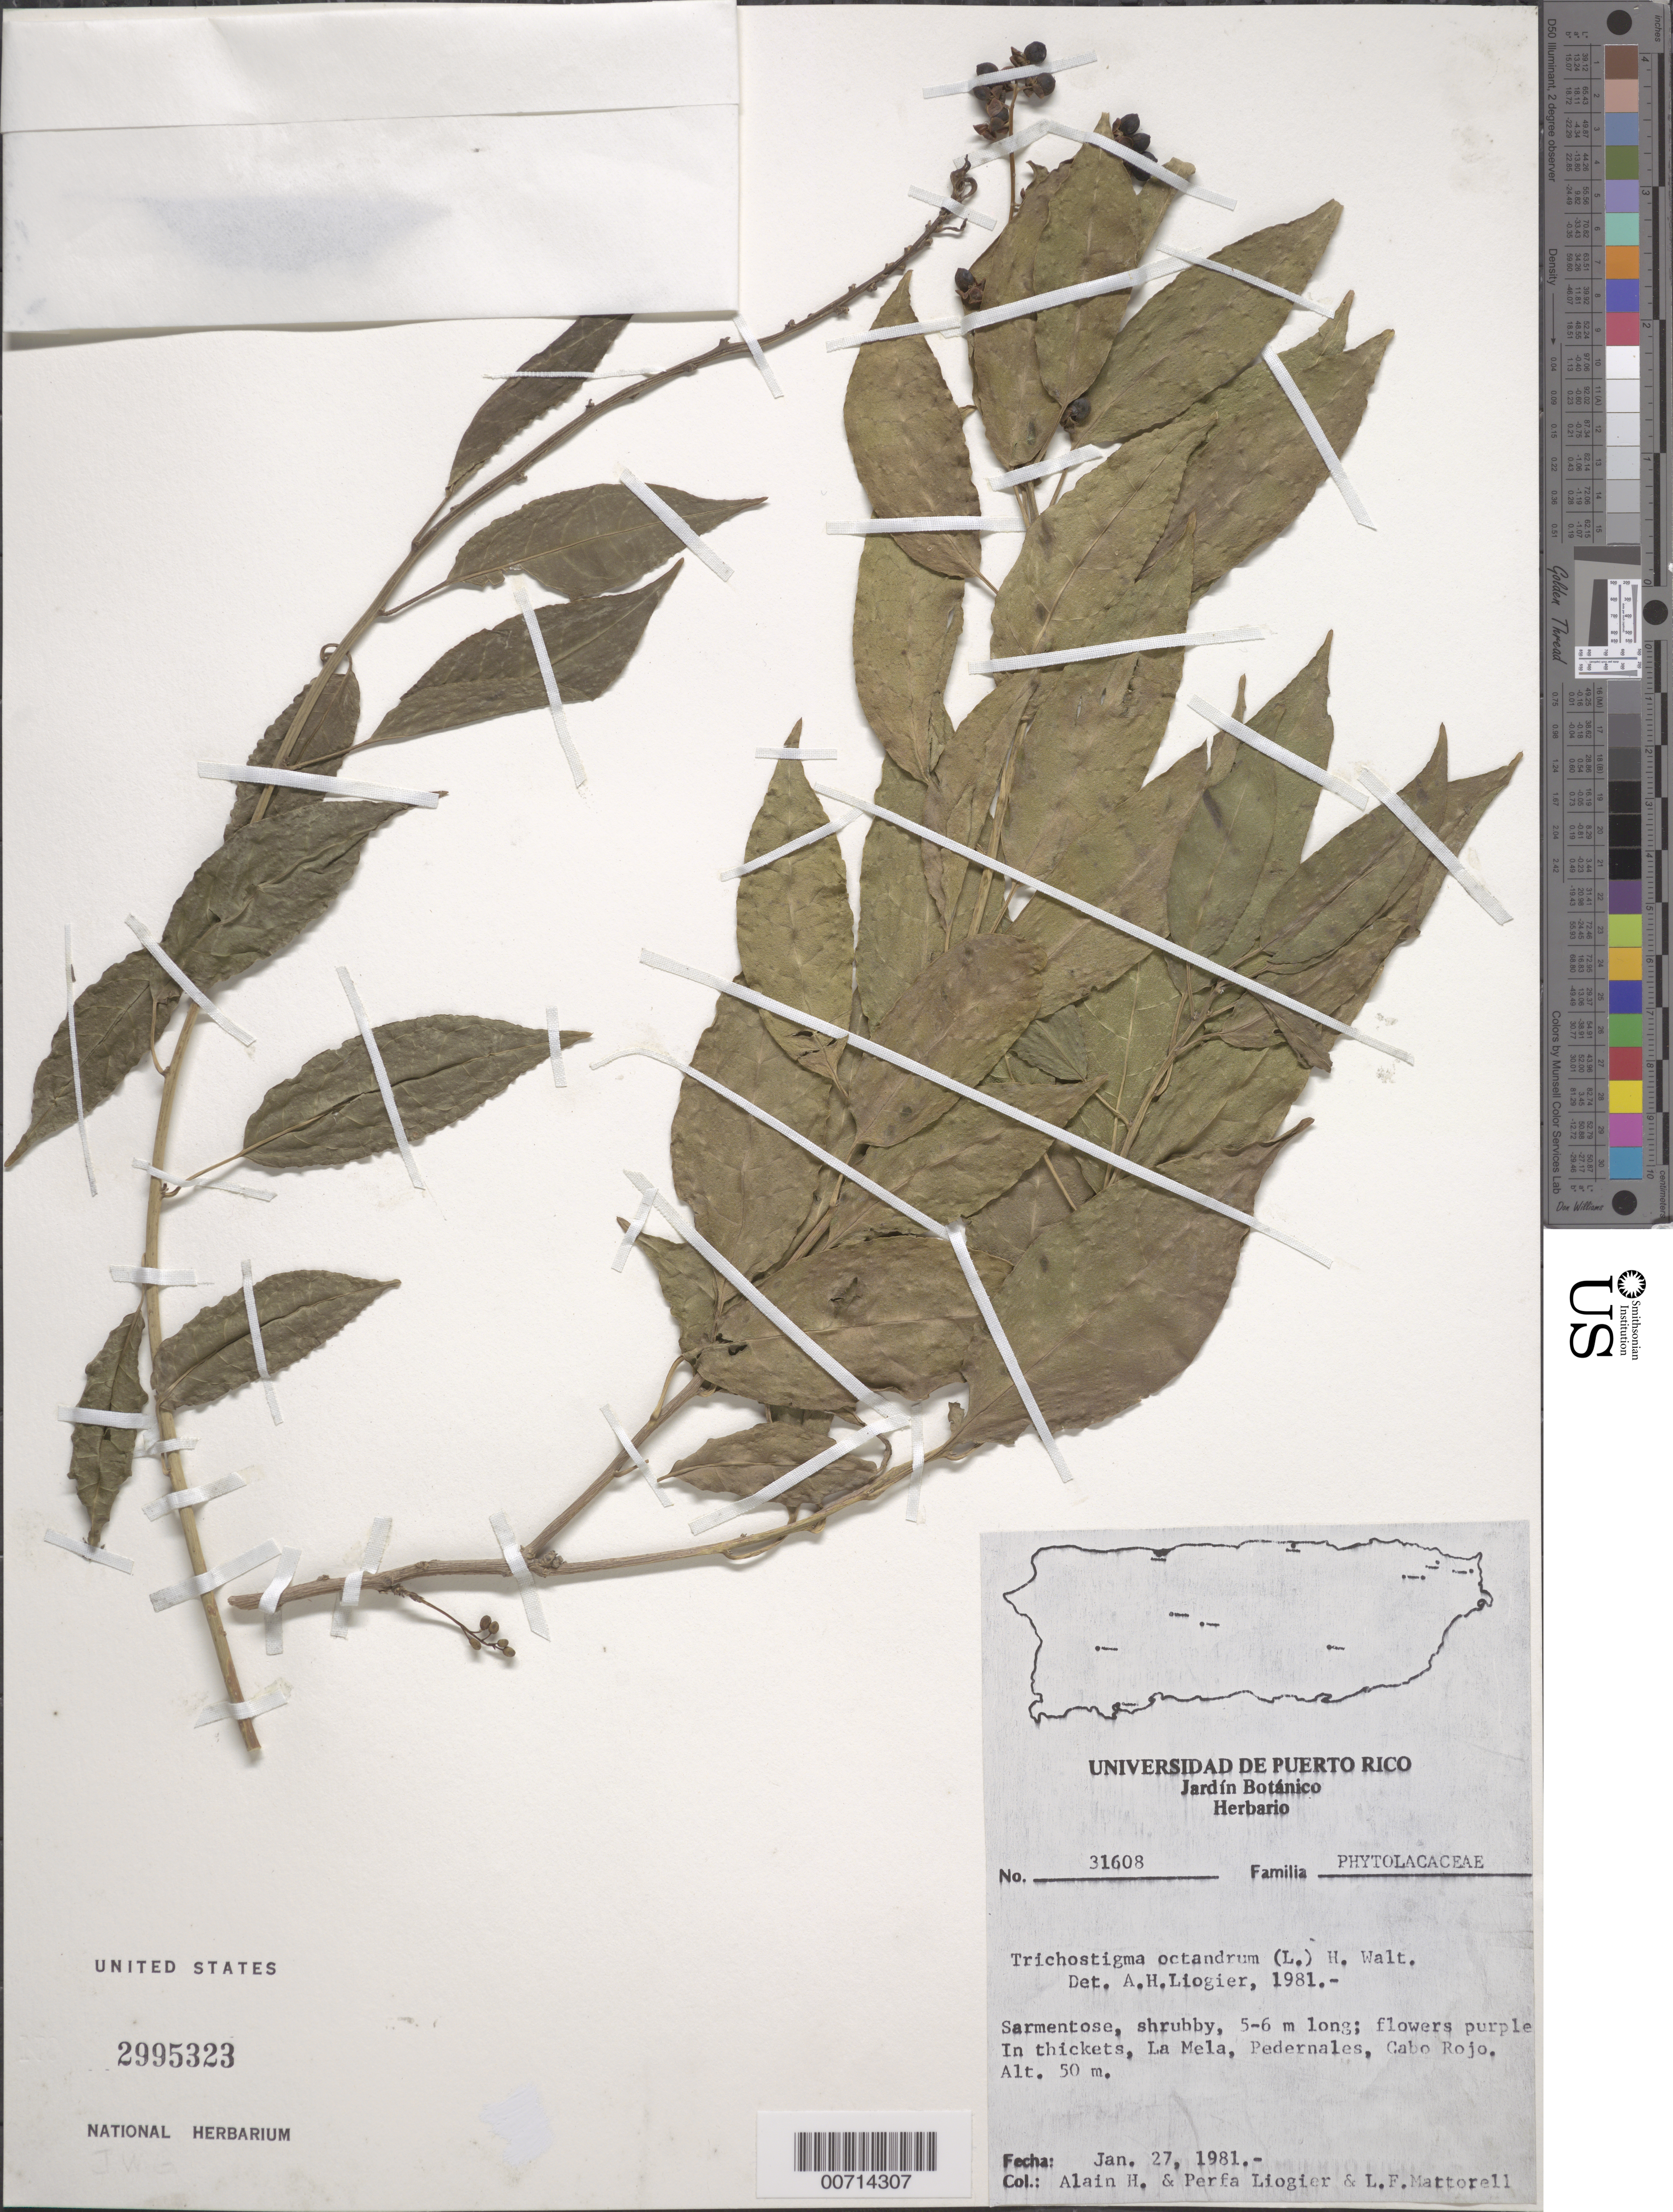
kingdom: Plantae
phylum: Tracheophyta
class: Magnoliopsida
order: Caryophyllales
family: Phytolaccaceae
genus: Trichostigma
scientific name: Trichostigma octandrum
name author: (L.) H. Walter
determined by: Liogier, Alain H.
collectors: A. H. Liogier, M. P. Liogier & L. Martorell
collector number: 31608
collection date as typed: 27 Jan 1981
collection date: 1981-01-27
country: Puerto Rico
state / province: Cabo Rojo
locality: Cabo Rojo, Pedernales, La Mela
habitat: Thickets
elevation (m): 50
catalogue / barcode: US 2995323